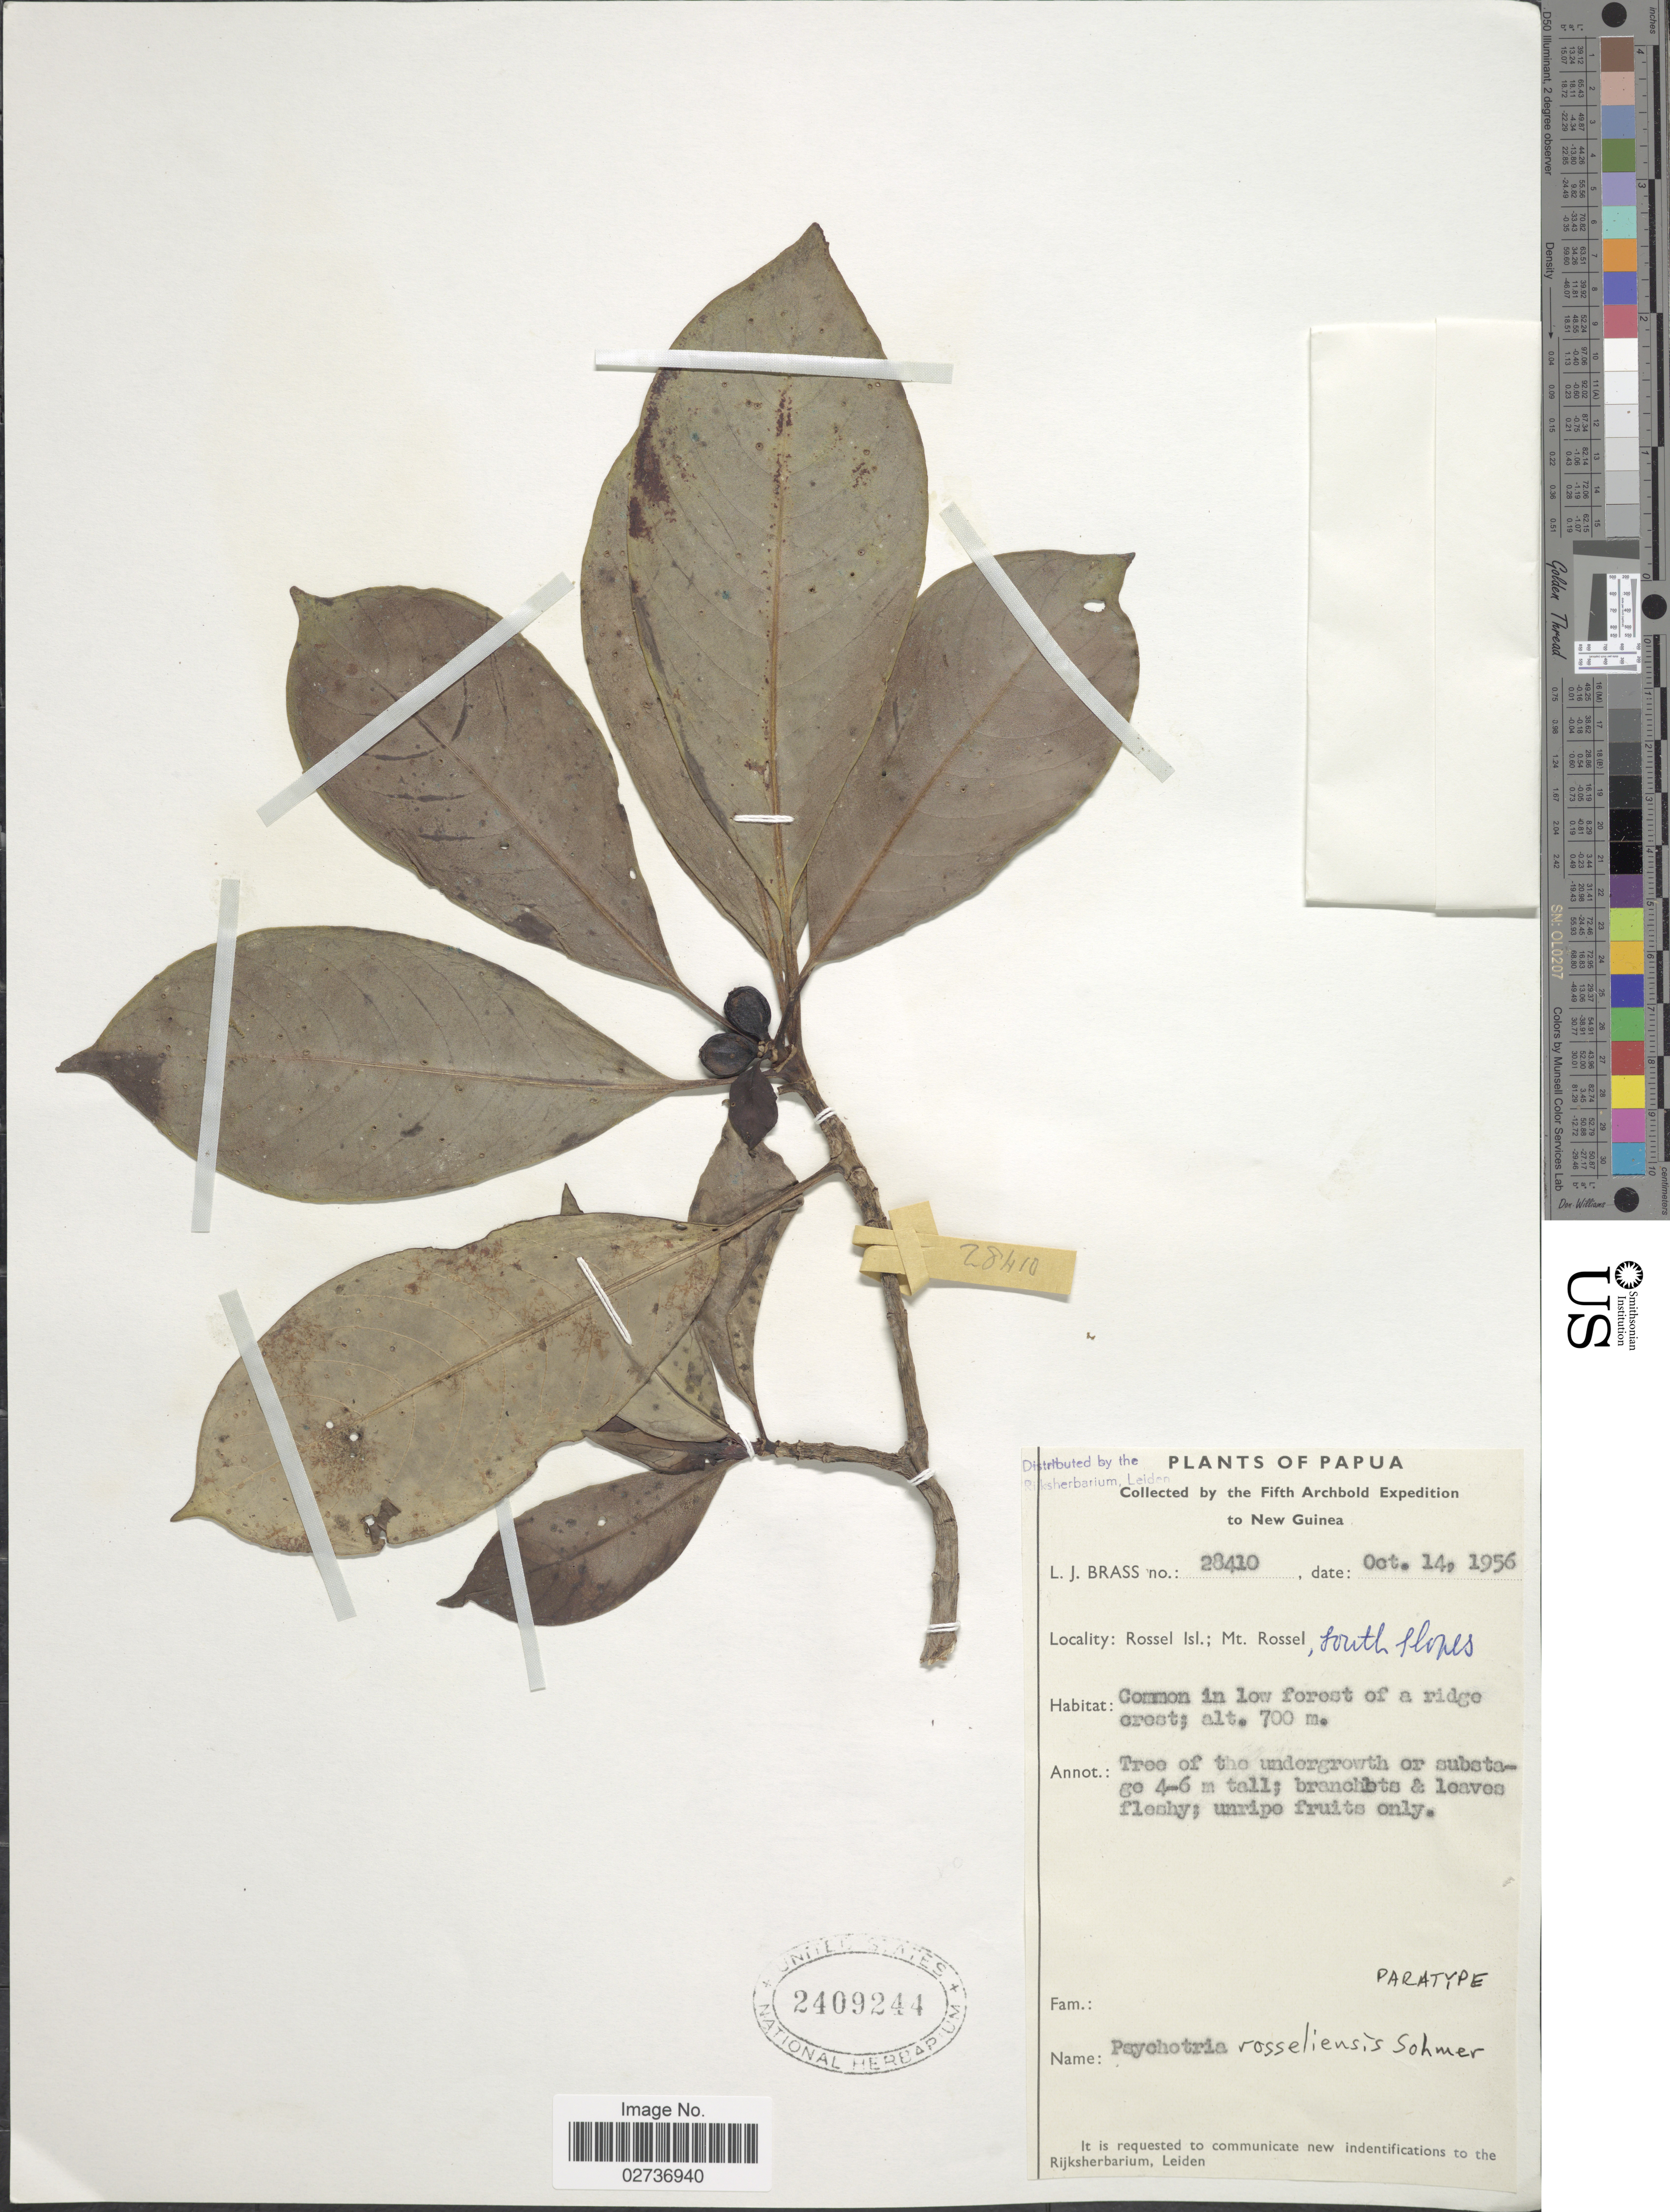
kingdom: Plantae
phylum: Tracheophyta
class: Magnoliopsida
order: Gentianales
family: Rubiaceae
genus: Psychotria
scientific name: Psychotria rosseliensis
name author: Sohmer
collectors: L. J. Brass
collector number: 28410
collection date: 1956-10-14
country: Papua New Guinea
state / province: Milne Bay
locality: Rossel Isl.; Mt. Rossel, south slopes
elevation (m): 700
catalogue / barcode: US 2409244